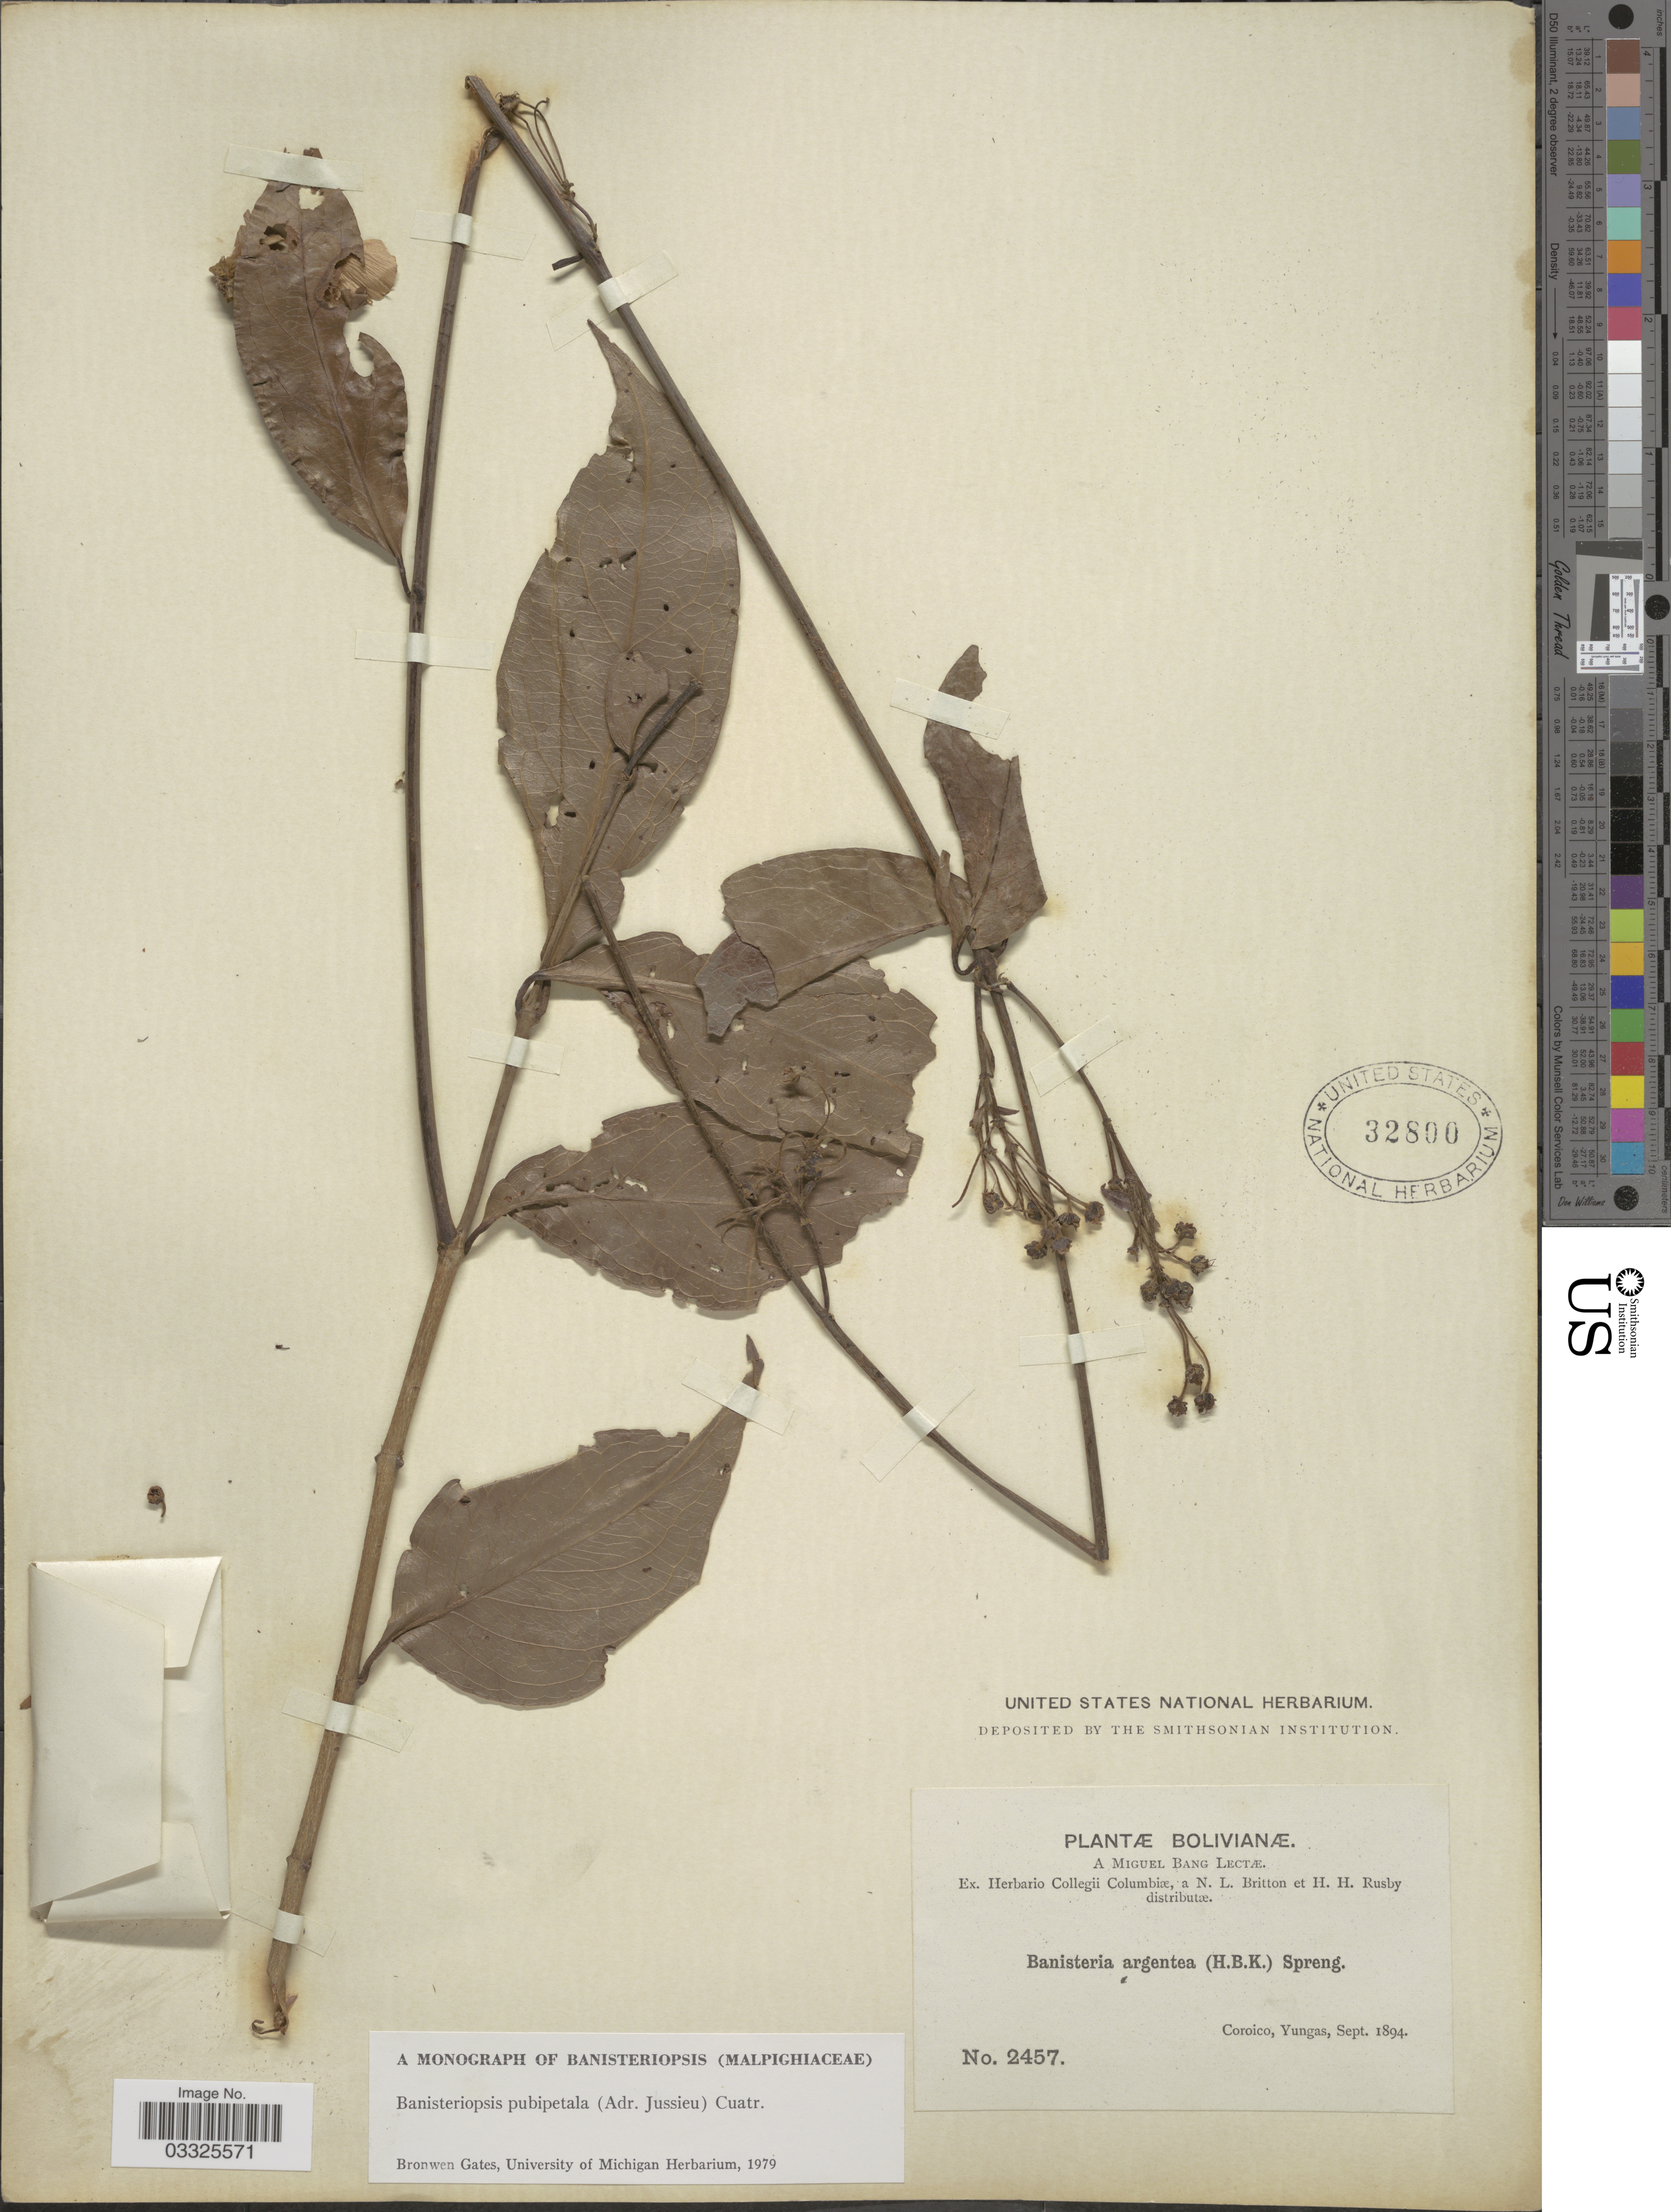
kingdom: Plantae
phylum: Tracheophyta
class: Magnoliopsida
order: Malpighiales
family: Malpighiaceae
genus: Banisteriopsis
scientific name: Banisteriopsis pubipetala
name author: (A. Juss.) Cuatrec.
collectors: M. Bang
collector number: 2457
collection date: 1894-09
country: Bolivia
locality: Coroico, Yungas.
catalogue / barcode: US 32800